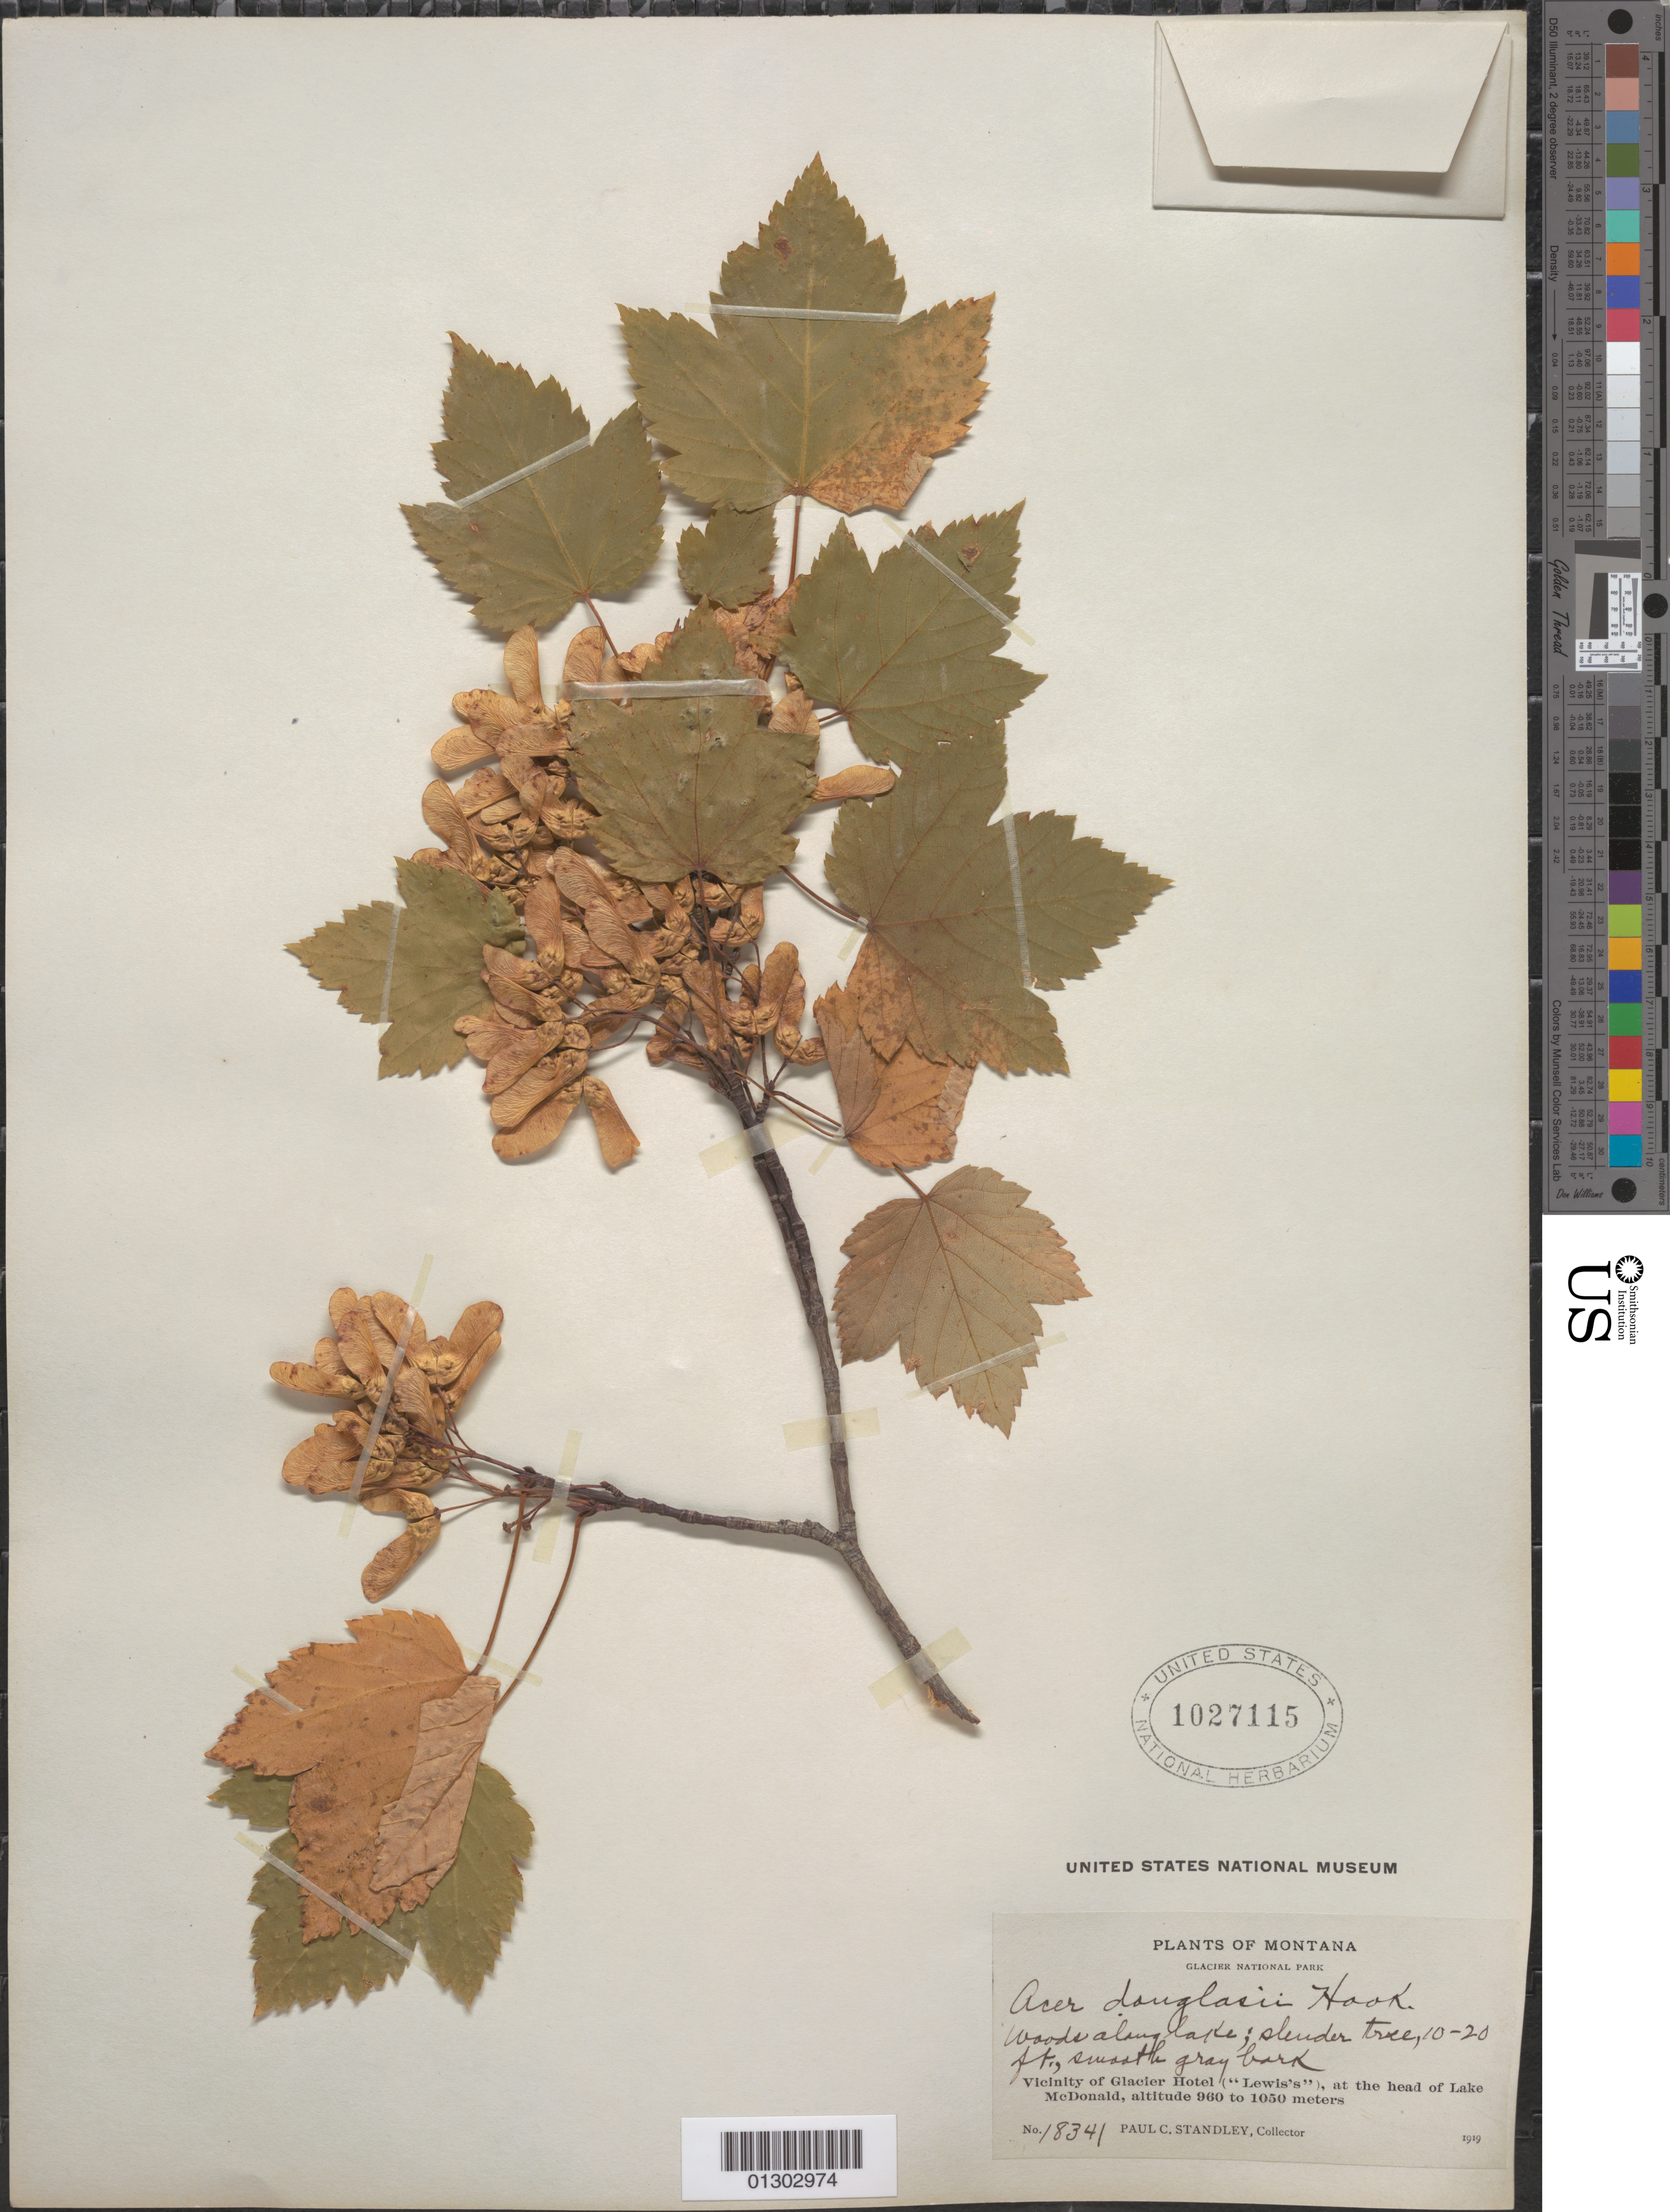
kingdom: Plantae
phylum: Tracheophyta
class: Magnoliopsida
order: Sapindales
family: Sapindaceae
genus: Acer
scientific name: Acer glabrum var. douglasii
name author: (Hook.) Dippel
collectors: P. C. Standley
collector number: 18341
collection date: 1919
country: United States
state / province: Montana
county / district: Flathead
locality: Glacier National Park, vicinity of Glacier Hotel ("Lewis's"), at the head of Lake McDonald.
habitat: Woods along lake.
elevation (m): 960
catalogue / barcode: US 1027115